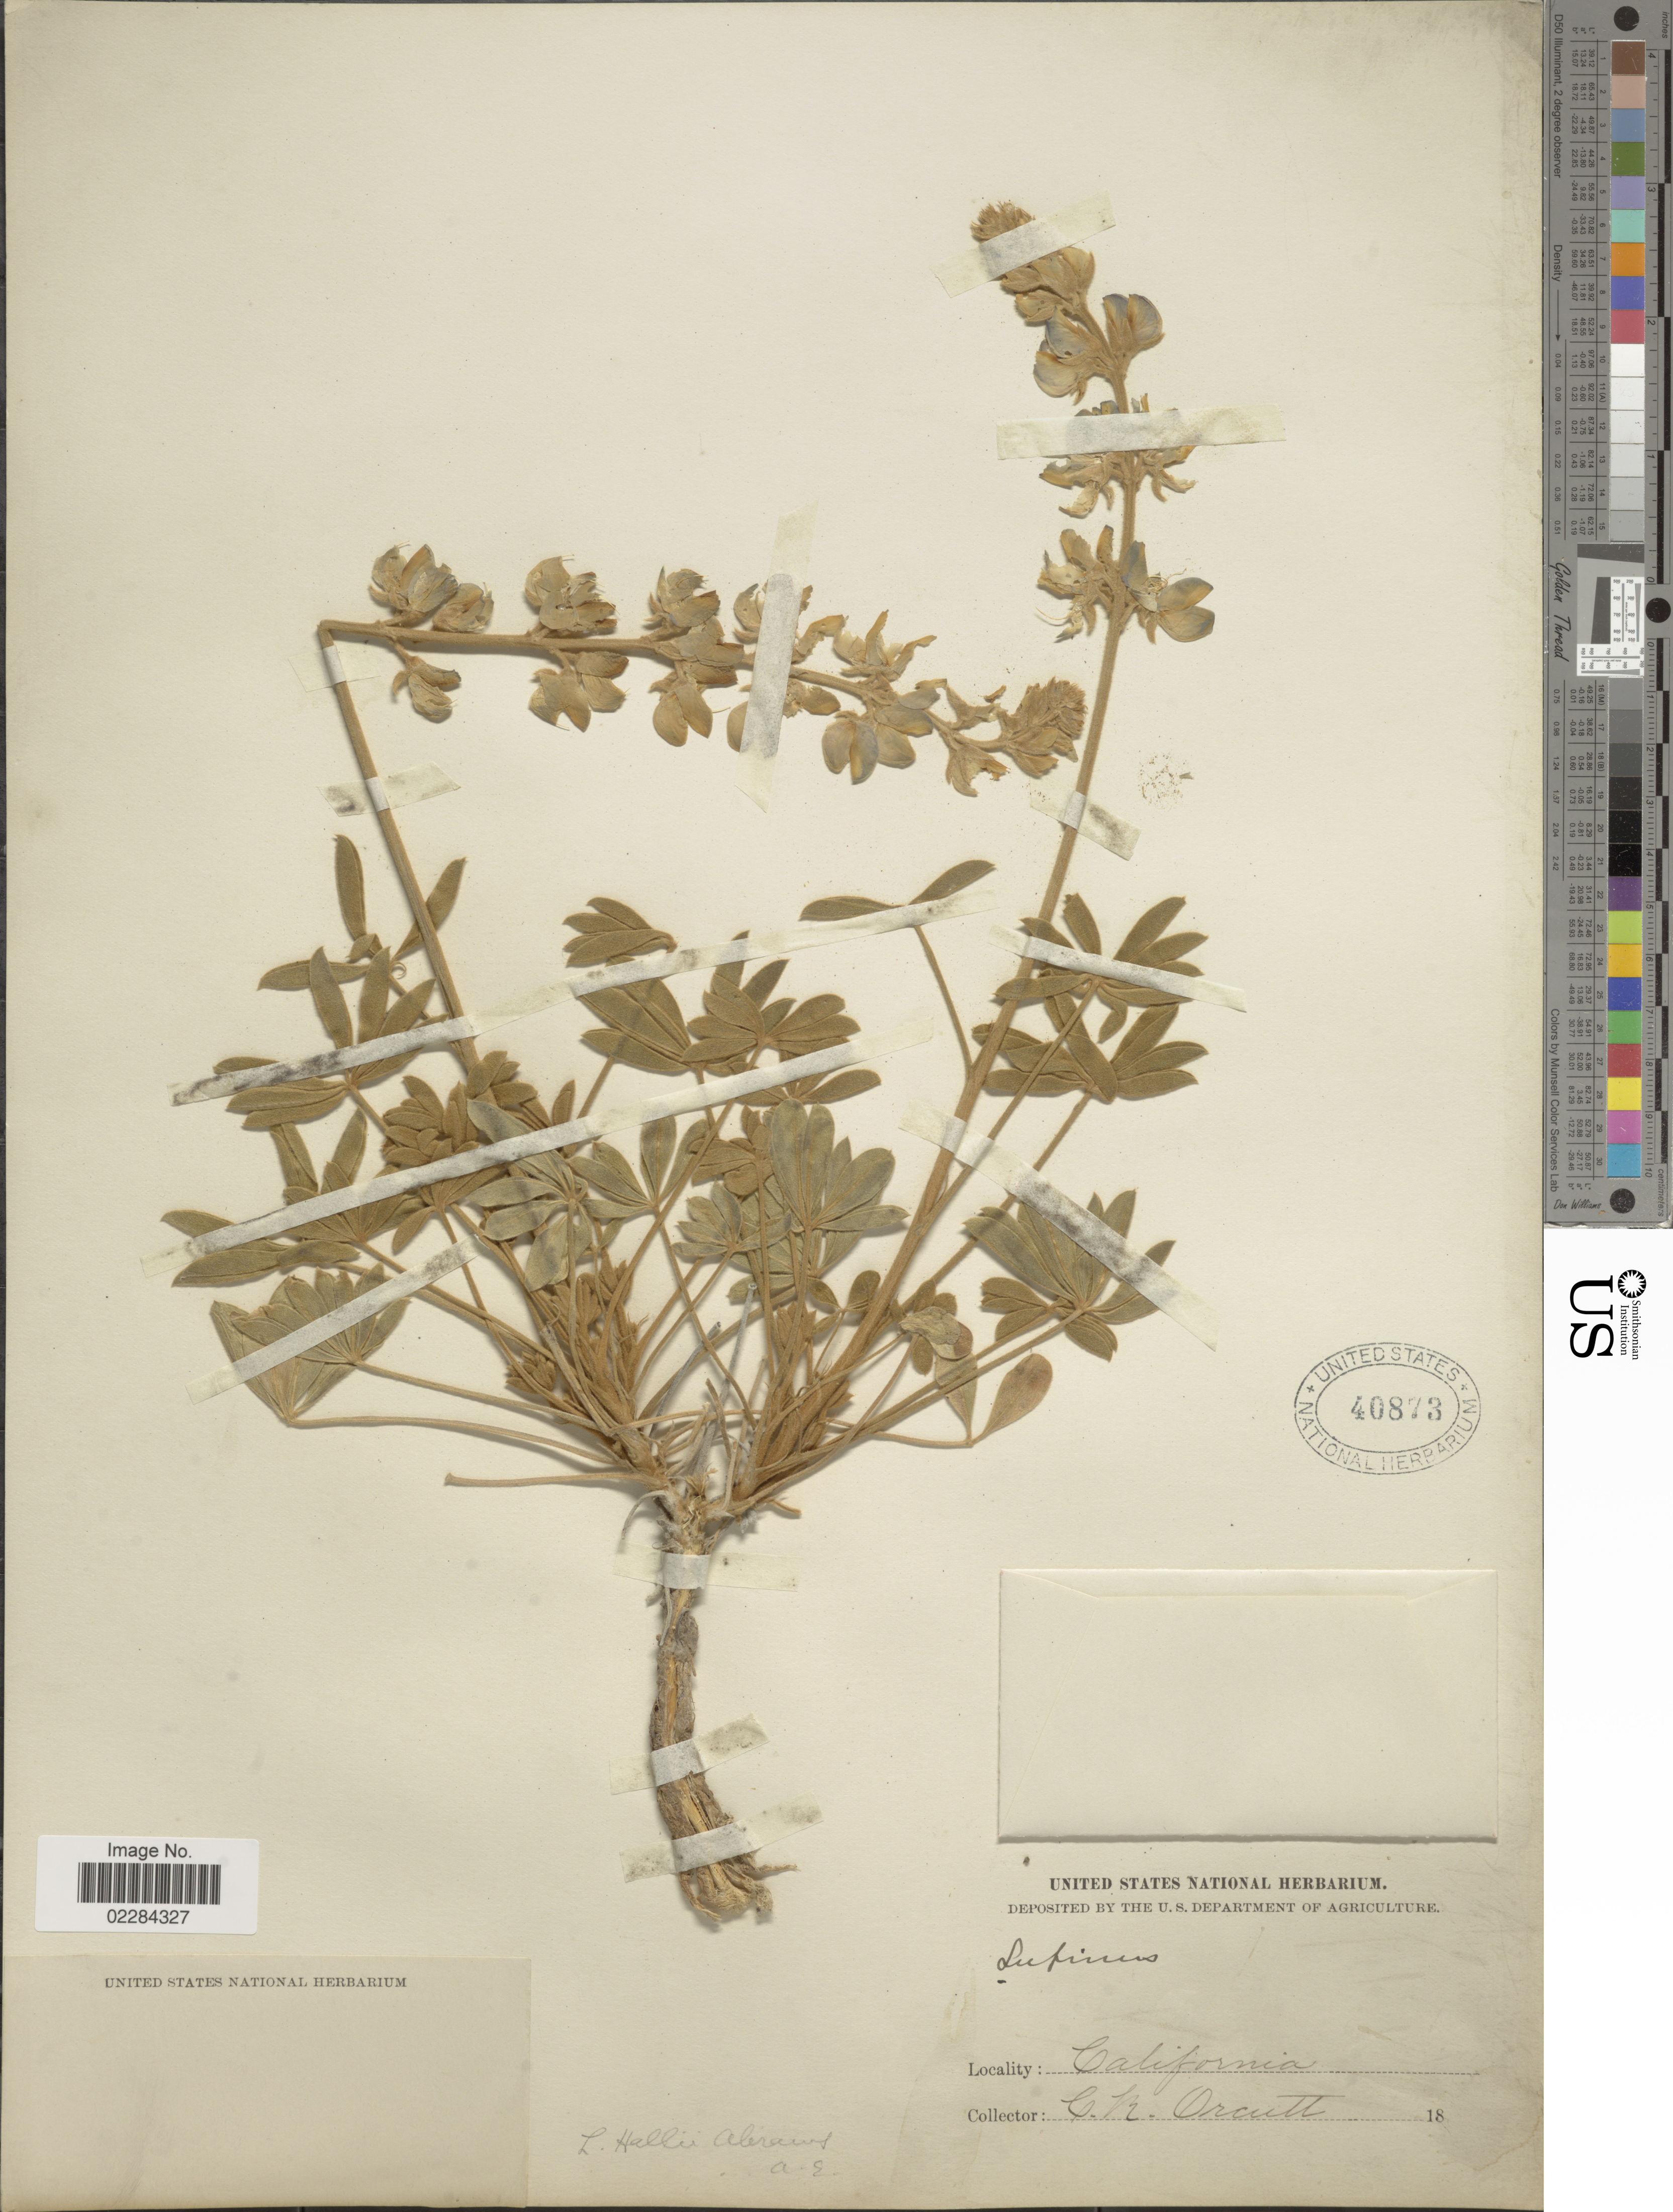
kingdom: Plantae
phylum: Tracheophyta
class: Magnoliopsida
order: Fabales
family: Fabaceae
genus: Lupinus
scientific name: Lupinus excubitus var. hallii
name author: (Abrams) C.P. Sm.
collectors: C. R. Orcutt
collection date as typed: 18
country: United States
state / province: California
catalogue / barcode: US 40873